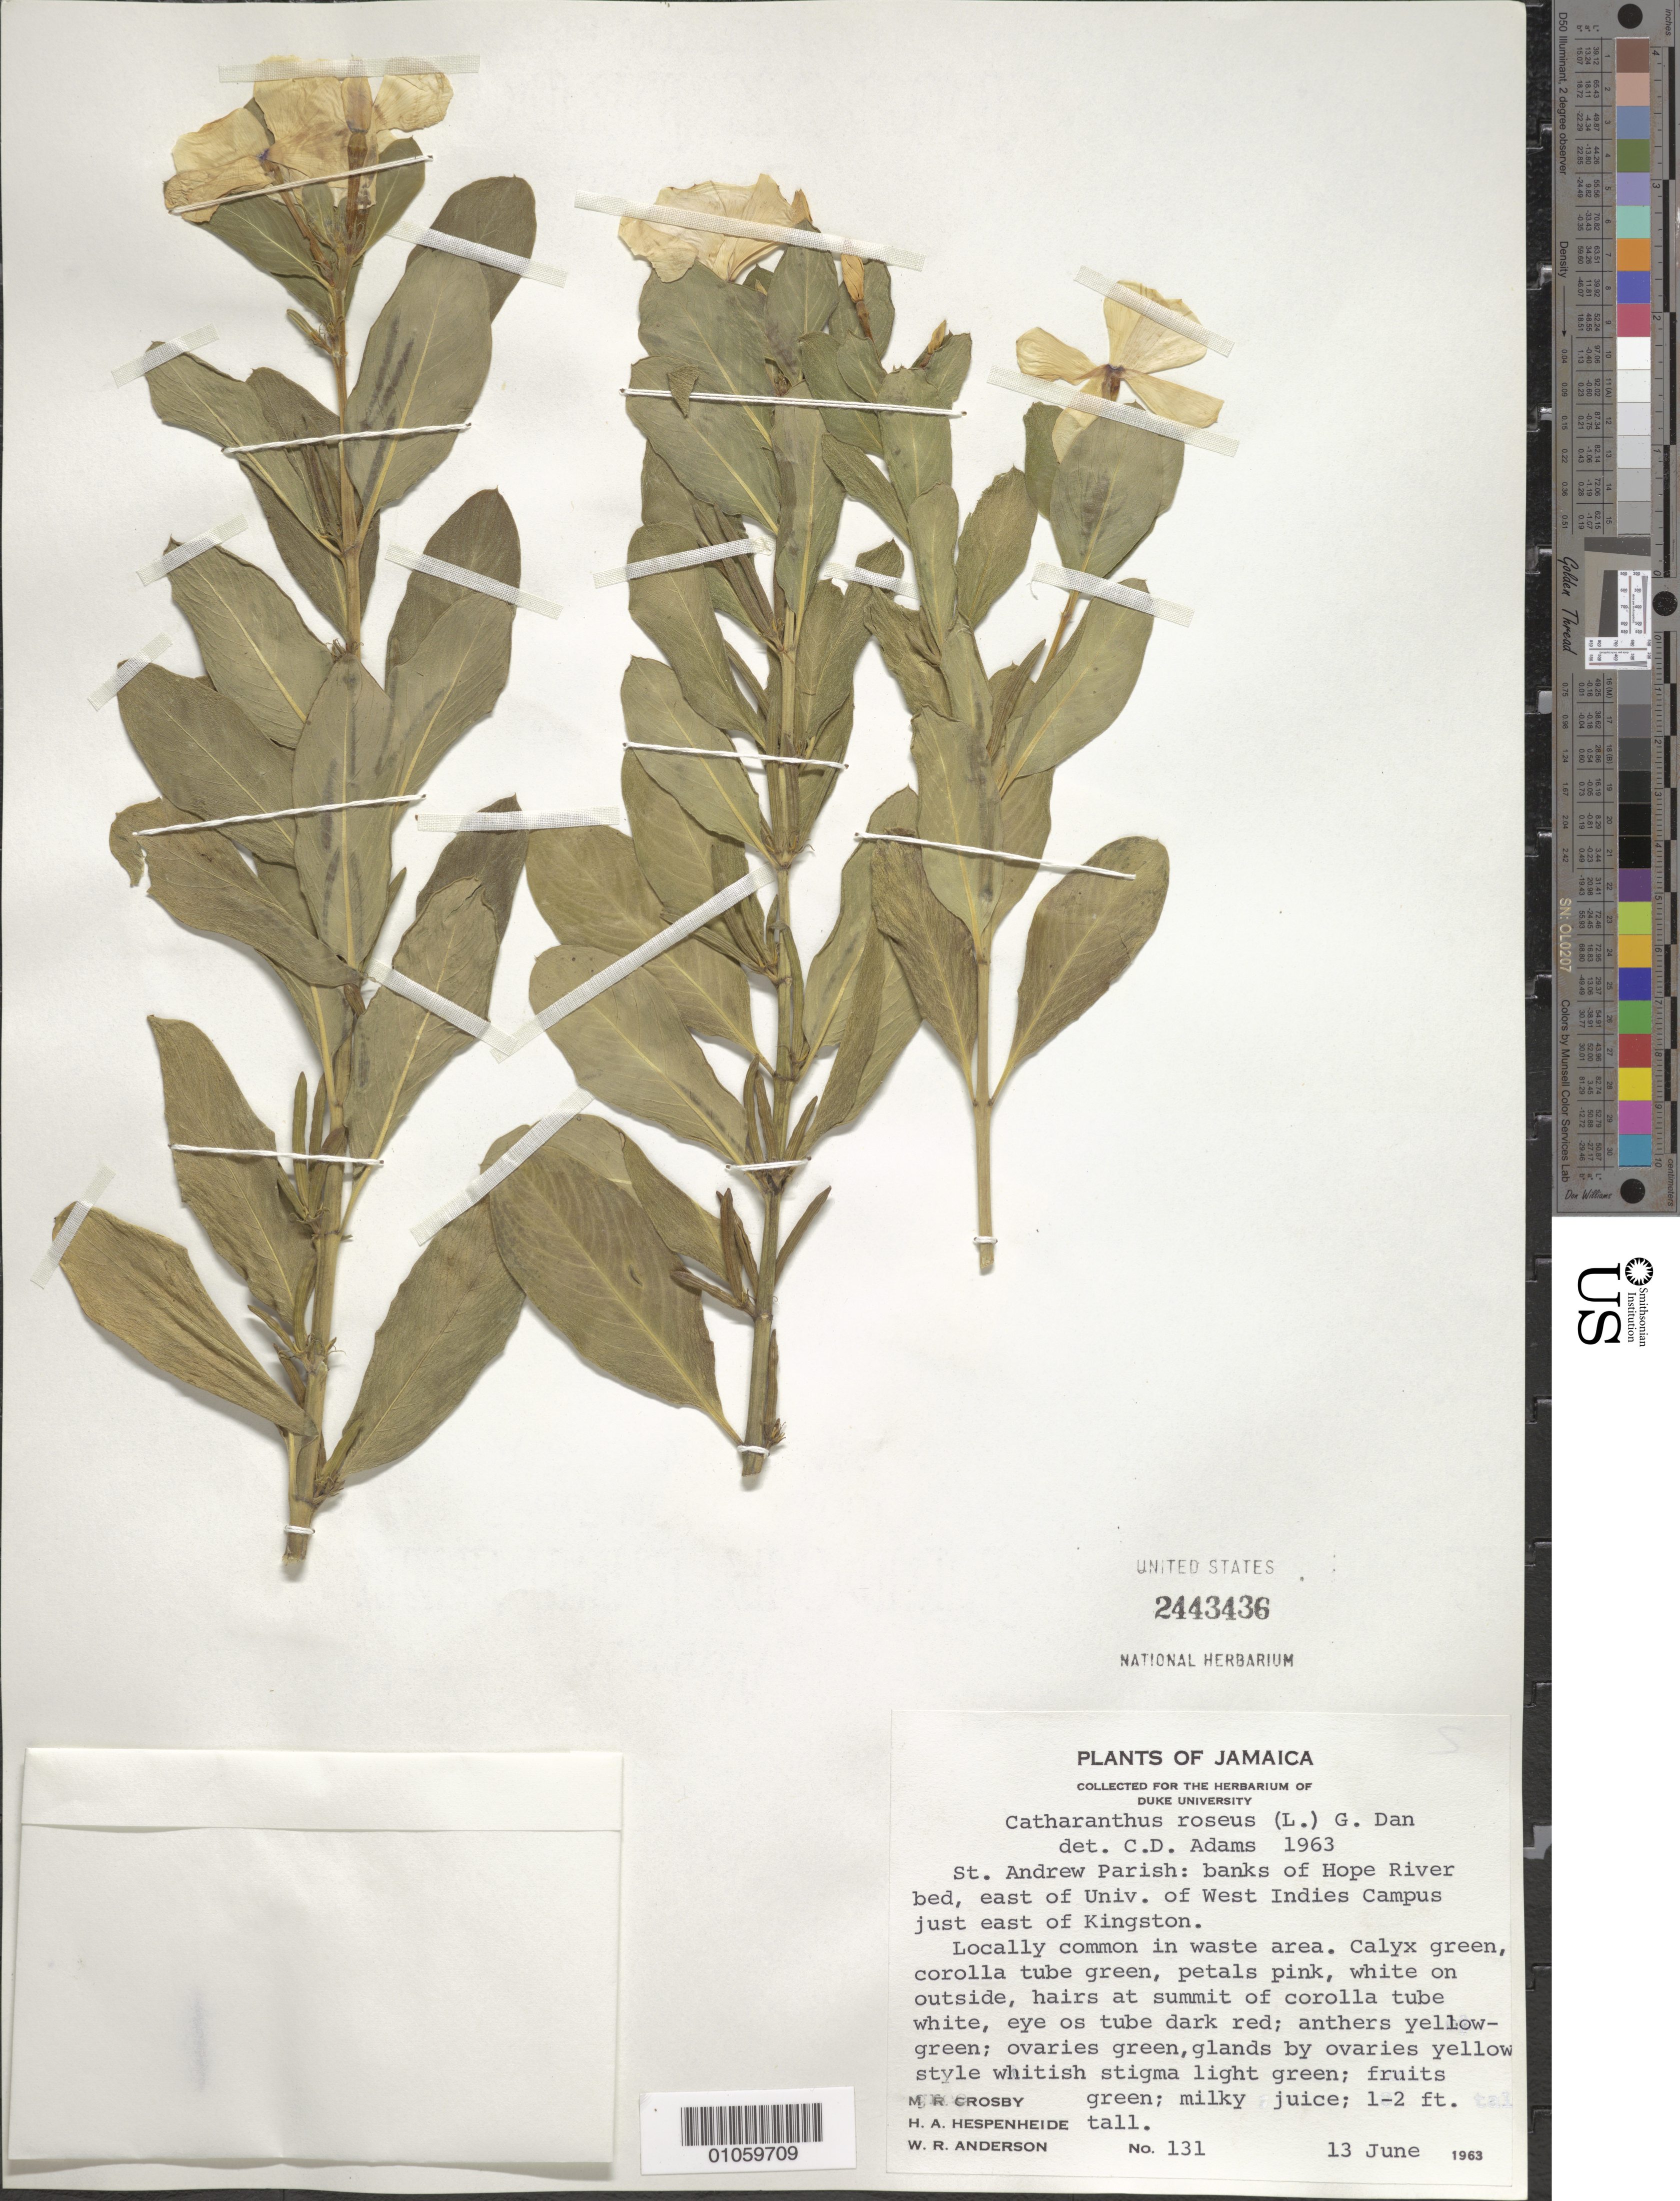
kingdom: Plantae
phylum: Tracheophyta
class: Magnoliopsida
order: Gentianales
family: Apocynaceae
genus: Lochnera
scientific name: Lochnera rosea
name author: (L.) Rchb. ex Endl.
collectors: M. R. Crosby, H. A. Hespenheide & W. R. Anderson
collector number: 131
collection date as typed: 13 Jun 1963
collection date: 1963-06-13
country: Jamaica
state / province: Saint Andrew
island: Jamaica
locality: Banks of Hope River, east of Univ. of West Indies Campus just east of Kingston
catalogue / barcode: US 2443436